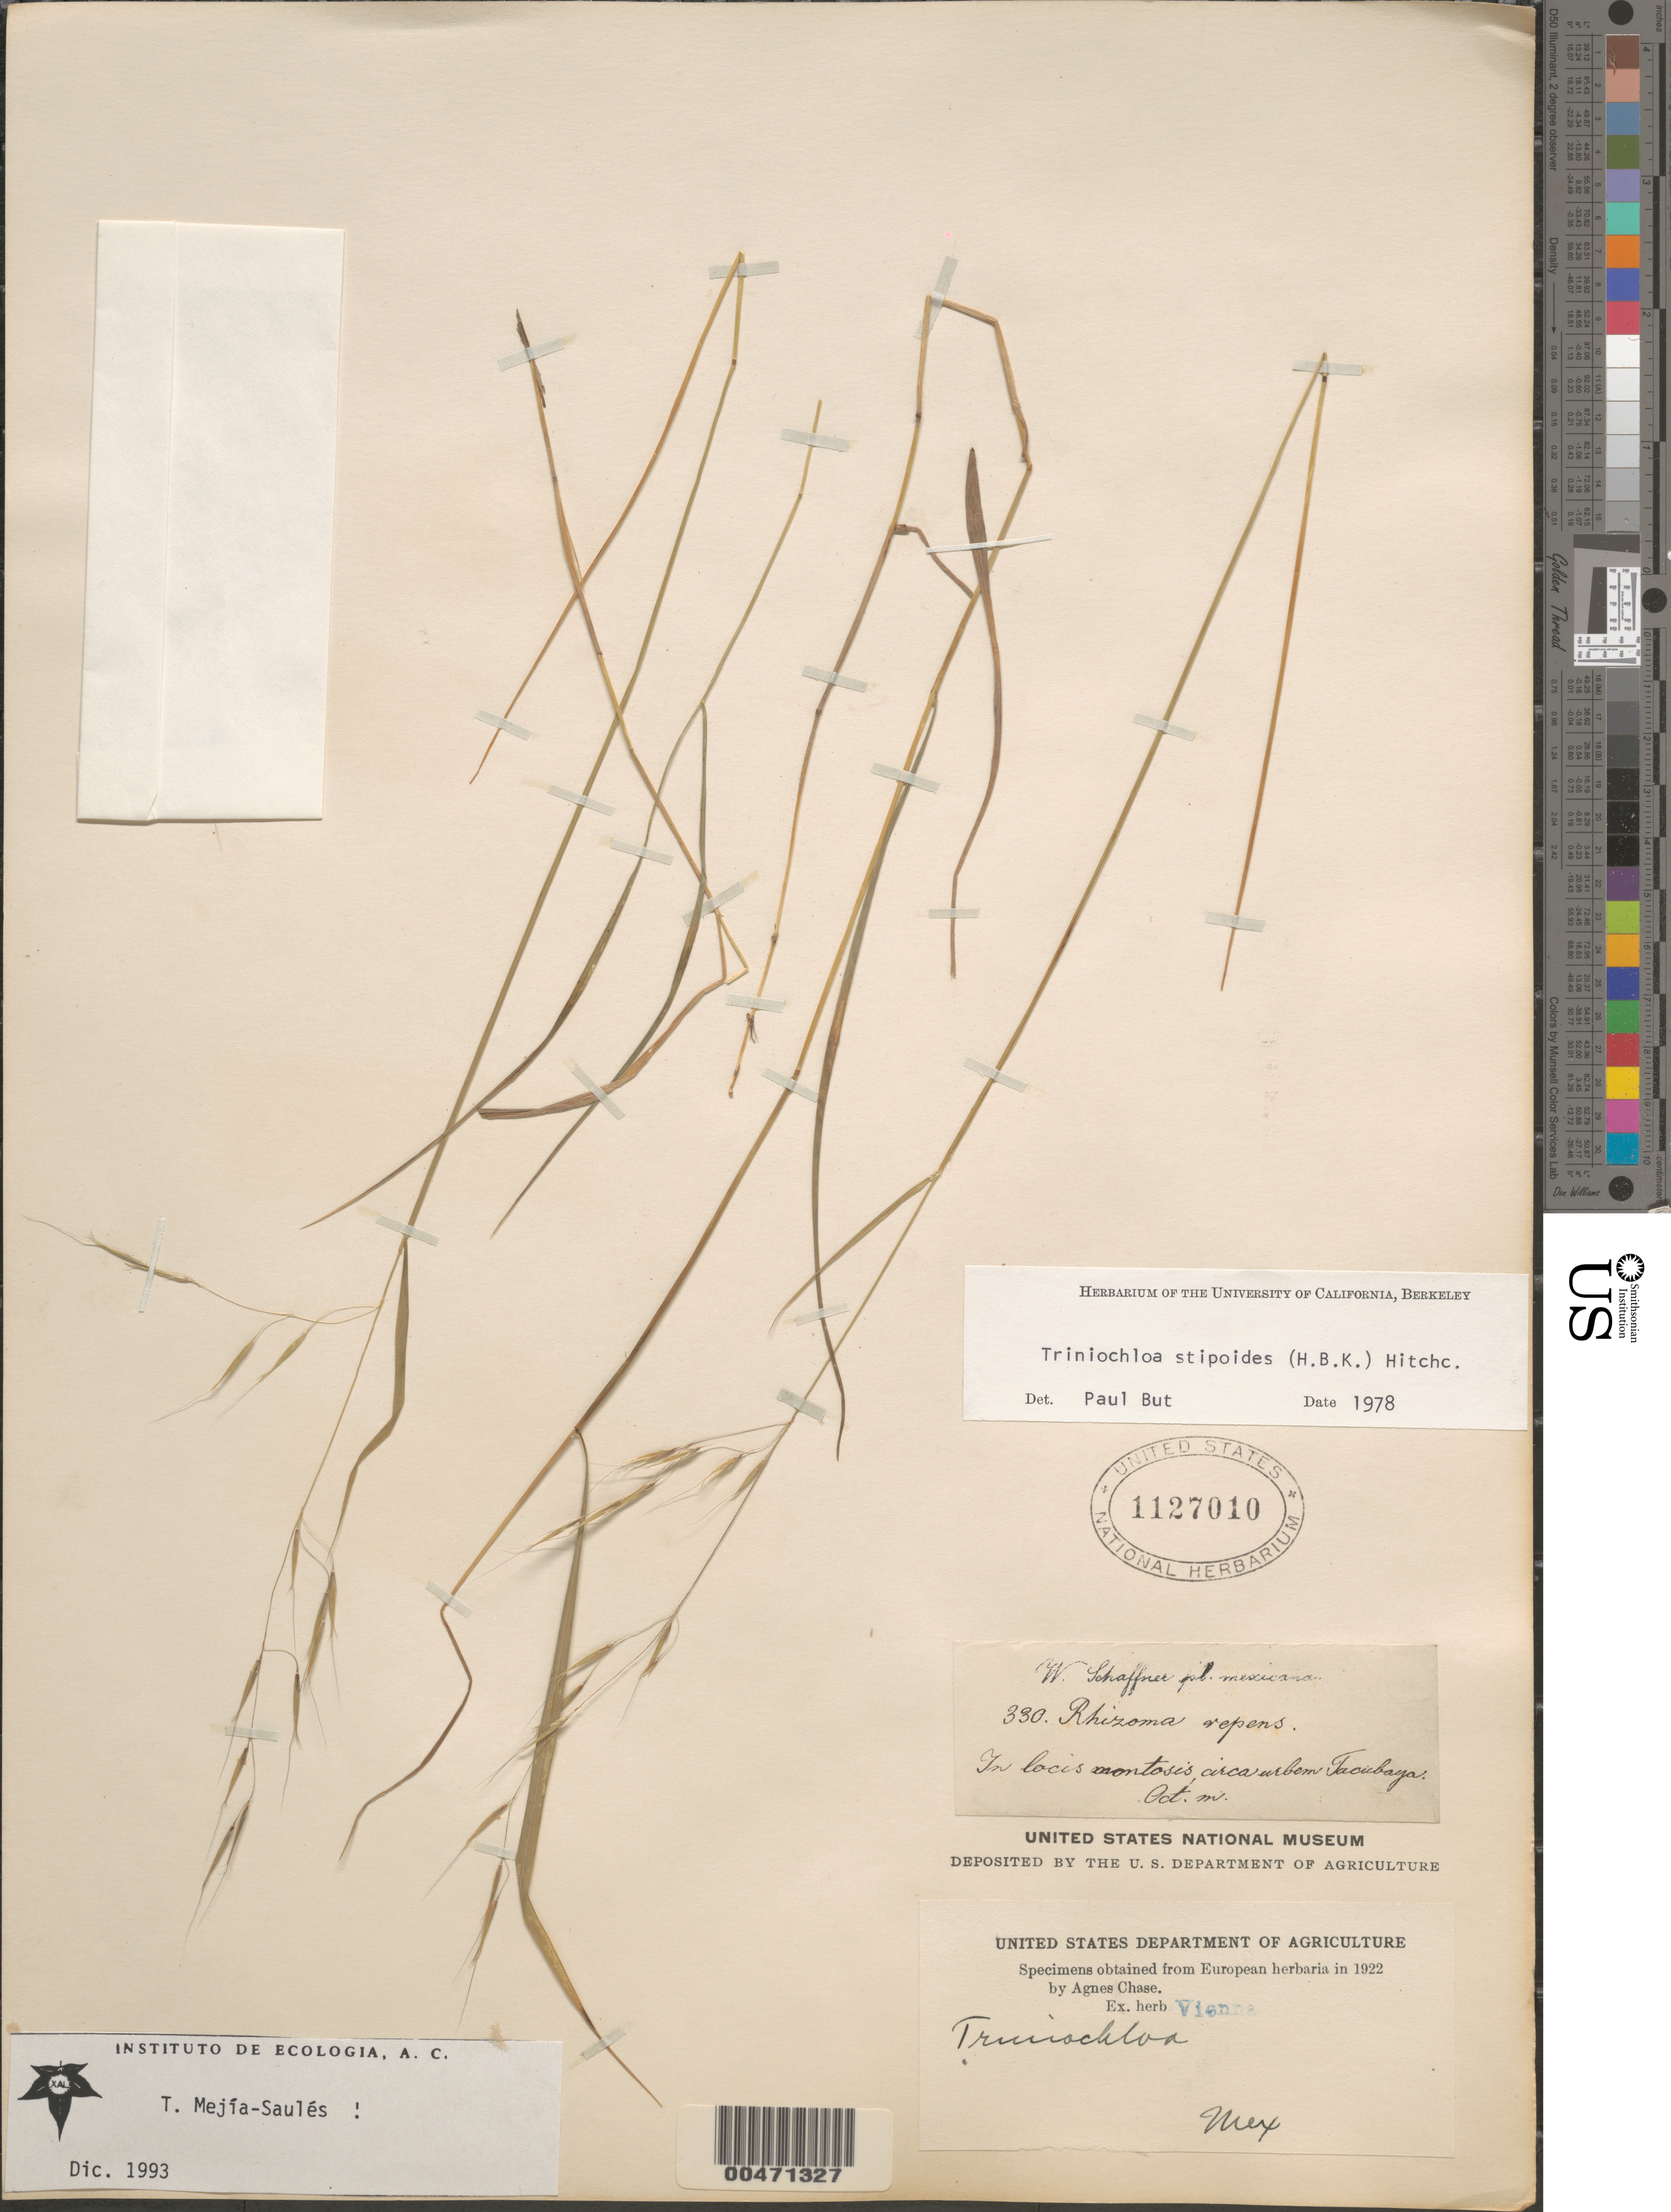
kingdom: Plantae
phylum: Tracheophyta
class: Liliopsida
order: Poales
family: Poaceae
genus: Triniochloa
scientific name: Triniochloa stipoides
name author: (Kunth) Hitchc.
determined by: Mejía-Sauls, M. T.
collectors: W. Schaffner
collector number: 330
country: Mexico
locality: Tacubaya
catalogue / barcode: US 1127010